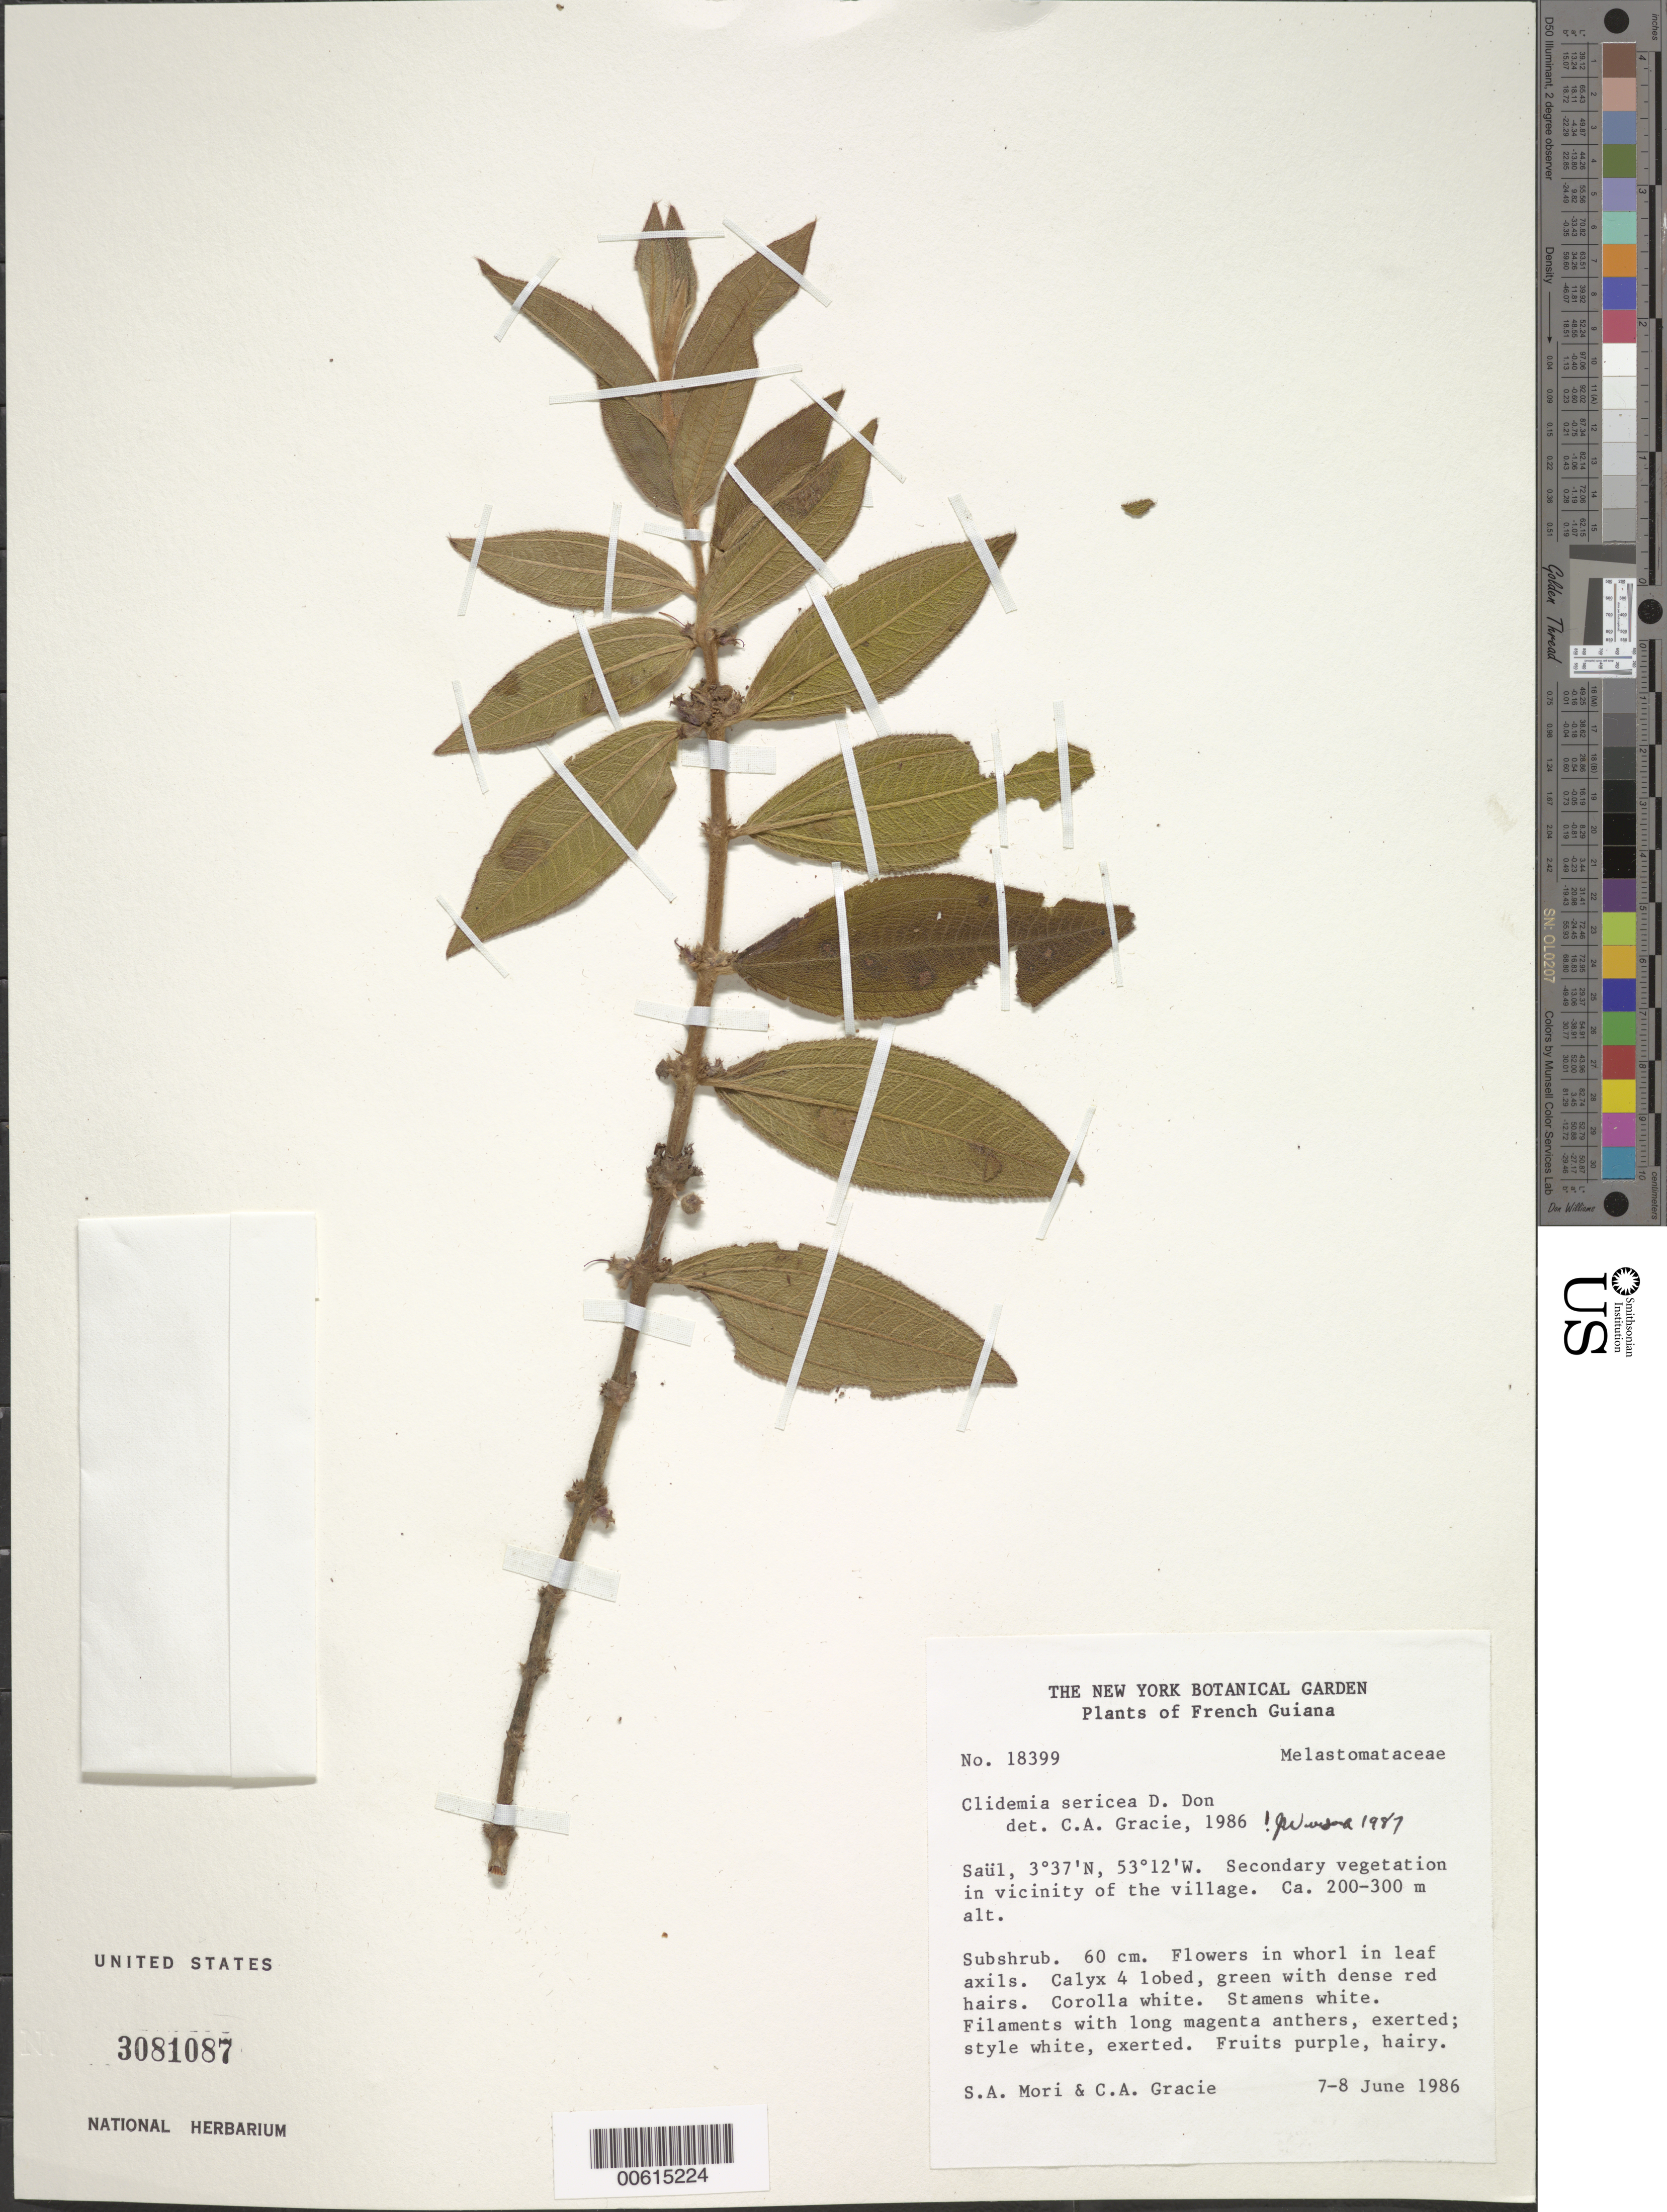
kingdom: Plantae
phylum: Tracheophyta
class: Magnoliopsida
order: Myrtales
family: Melastomataceae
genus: Clidemia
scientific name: Clidemia sericea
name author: D. Don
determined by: Wurdack, John J., (US), US (UNITED STATES)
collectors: S. Mori & C. A. Gracie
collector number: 18399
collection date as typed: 7-Jun-86 to 8-Jun-86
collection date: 1986-06-07/1986-06-08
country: French Guiana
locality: Saül, vic of the village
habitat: Secondary vegetation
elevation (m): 200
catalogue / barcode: US 3081087